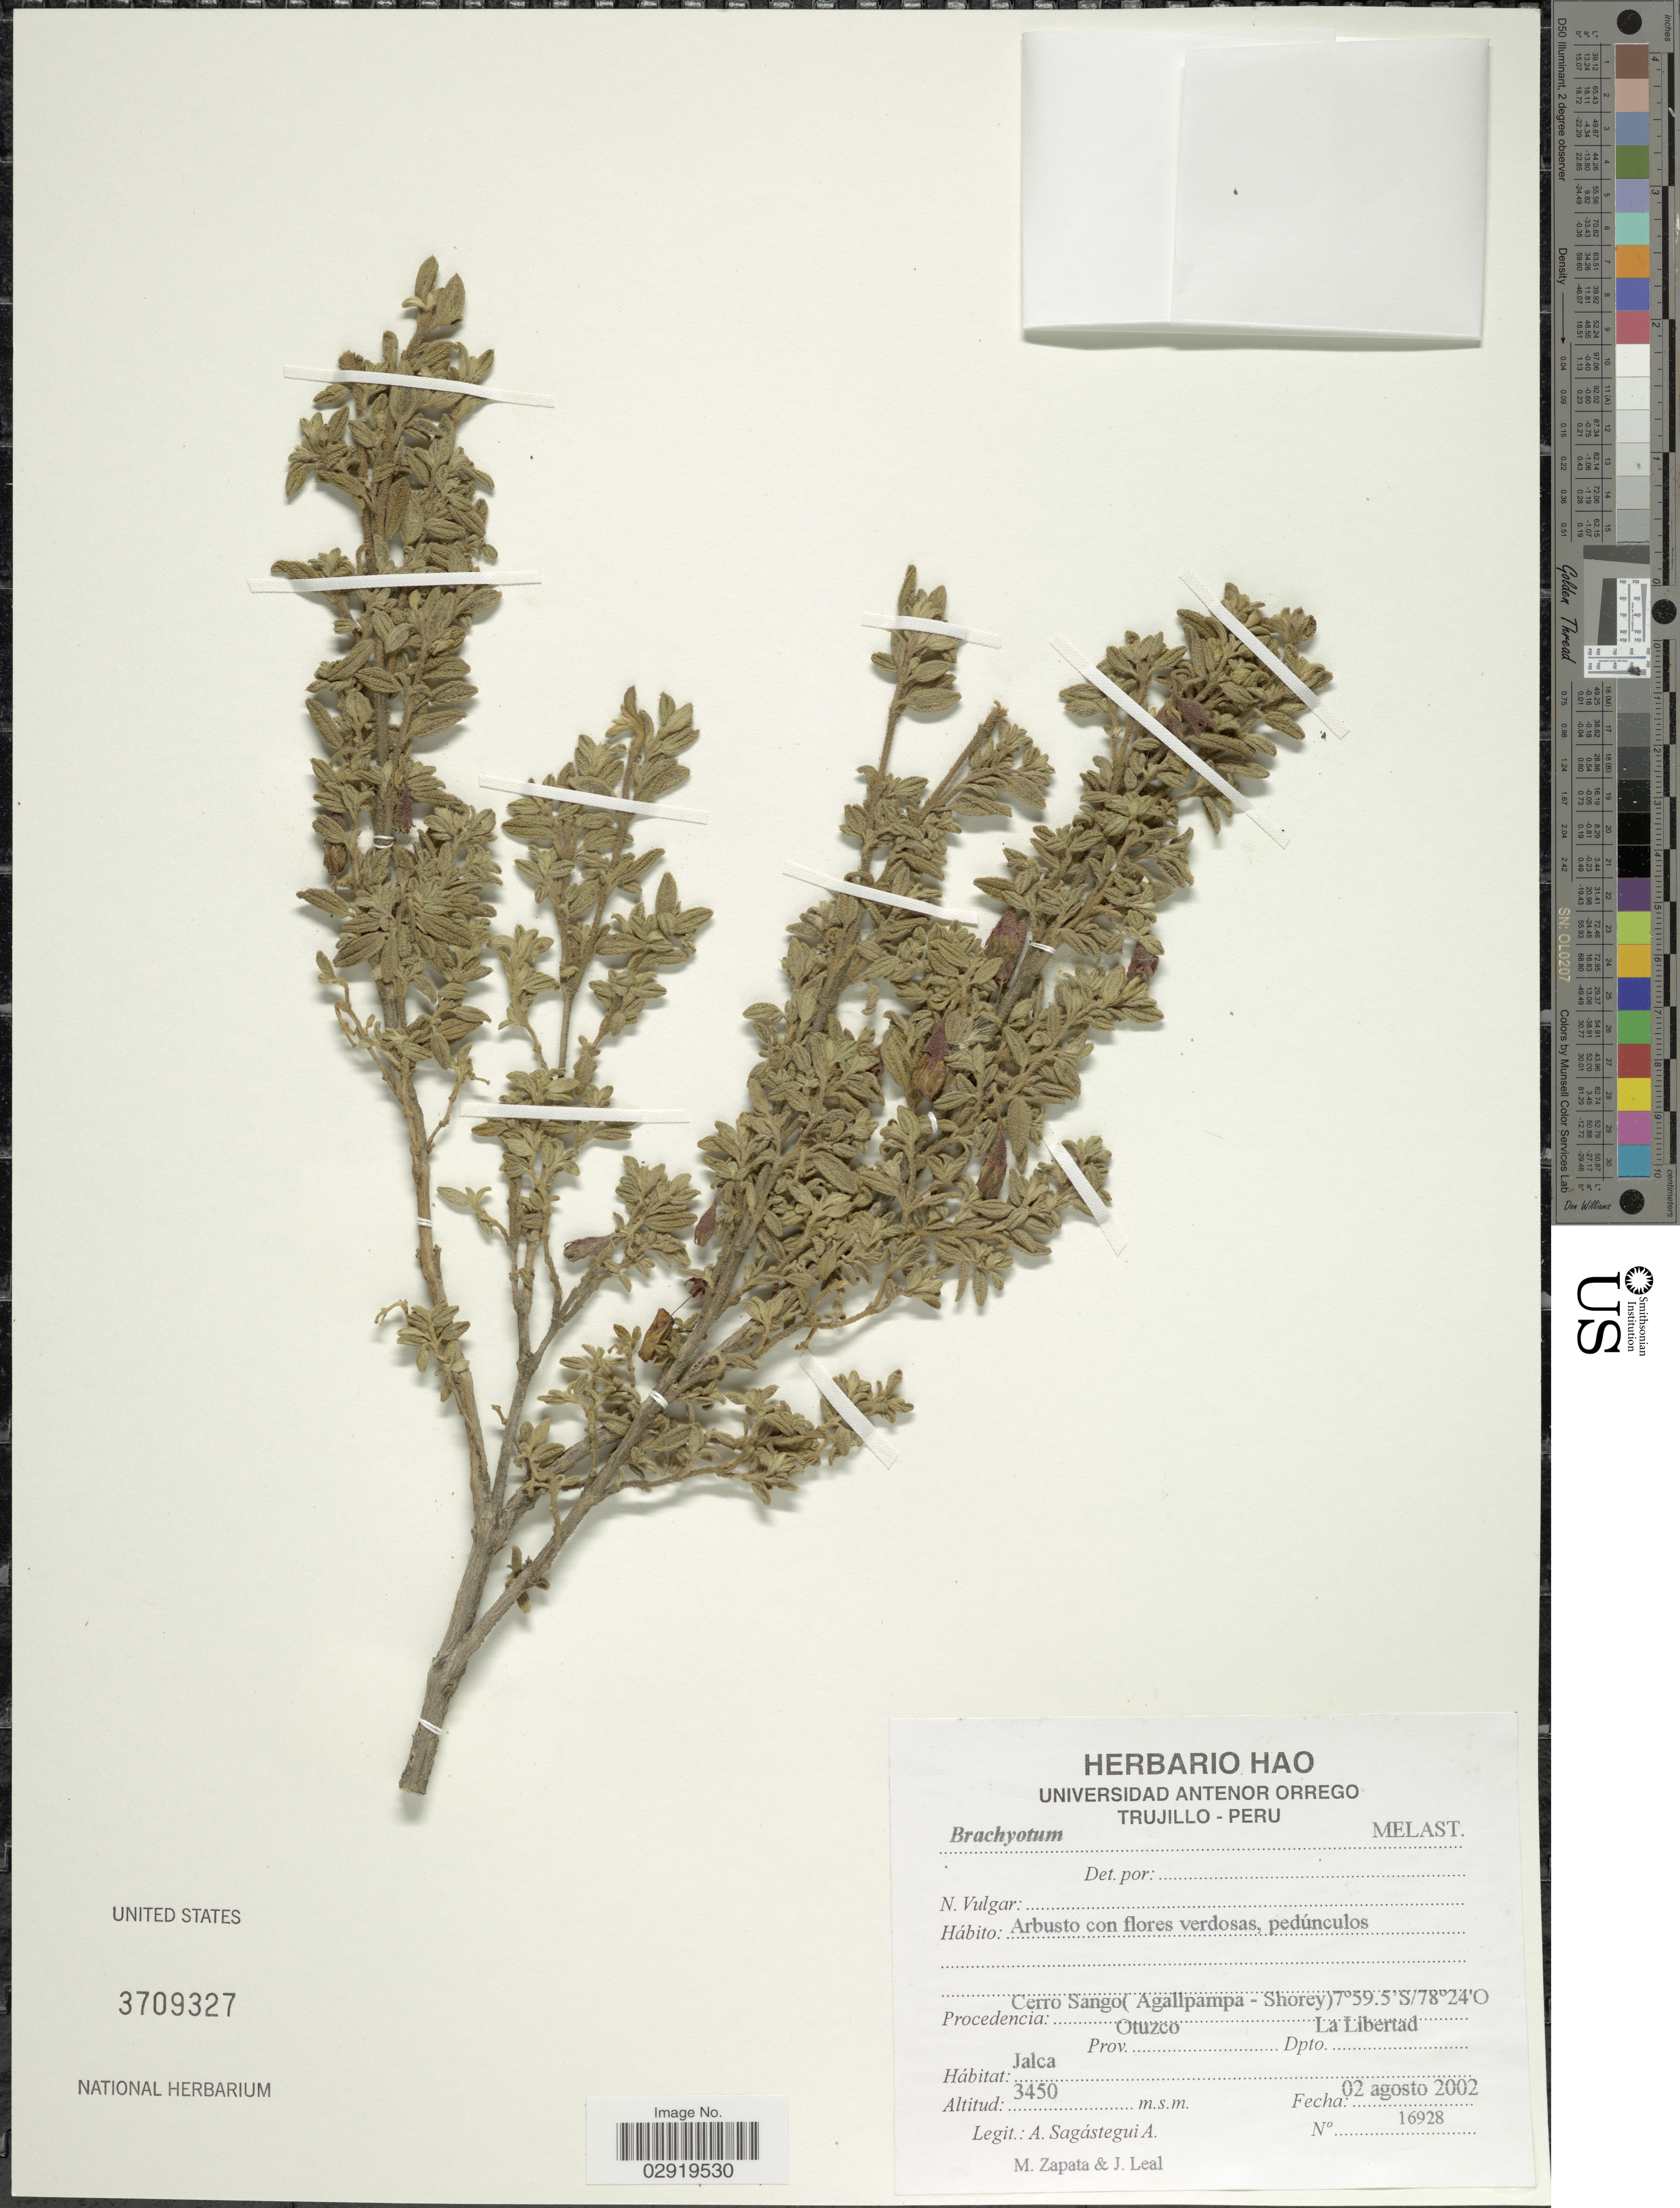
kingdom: Plantae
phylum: Tracheophyta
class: Magnoliopsida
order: Myrtales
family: Melastomataceae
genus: Brachyotum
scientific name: Brachyotum sp.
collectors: A. Sagástegui A., M. Zapata & J. Leal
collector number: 16928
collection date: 2002-08-02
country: Peru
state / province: La Libertad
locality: Procedencia: Cerro Sango (Agallpampa-Shorey). Prov. Otuzco. Dpto. La Libertad. Jalca.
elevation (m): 3450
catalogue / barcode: US 3709327